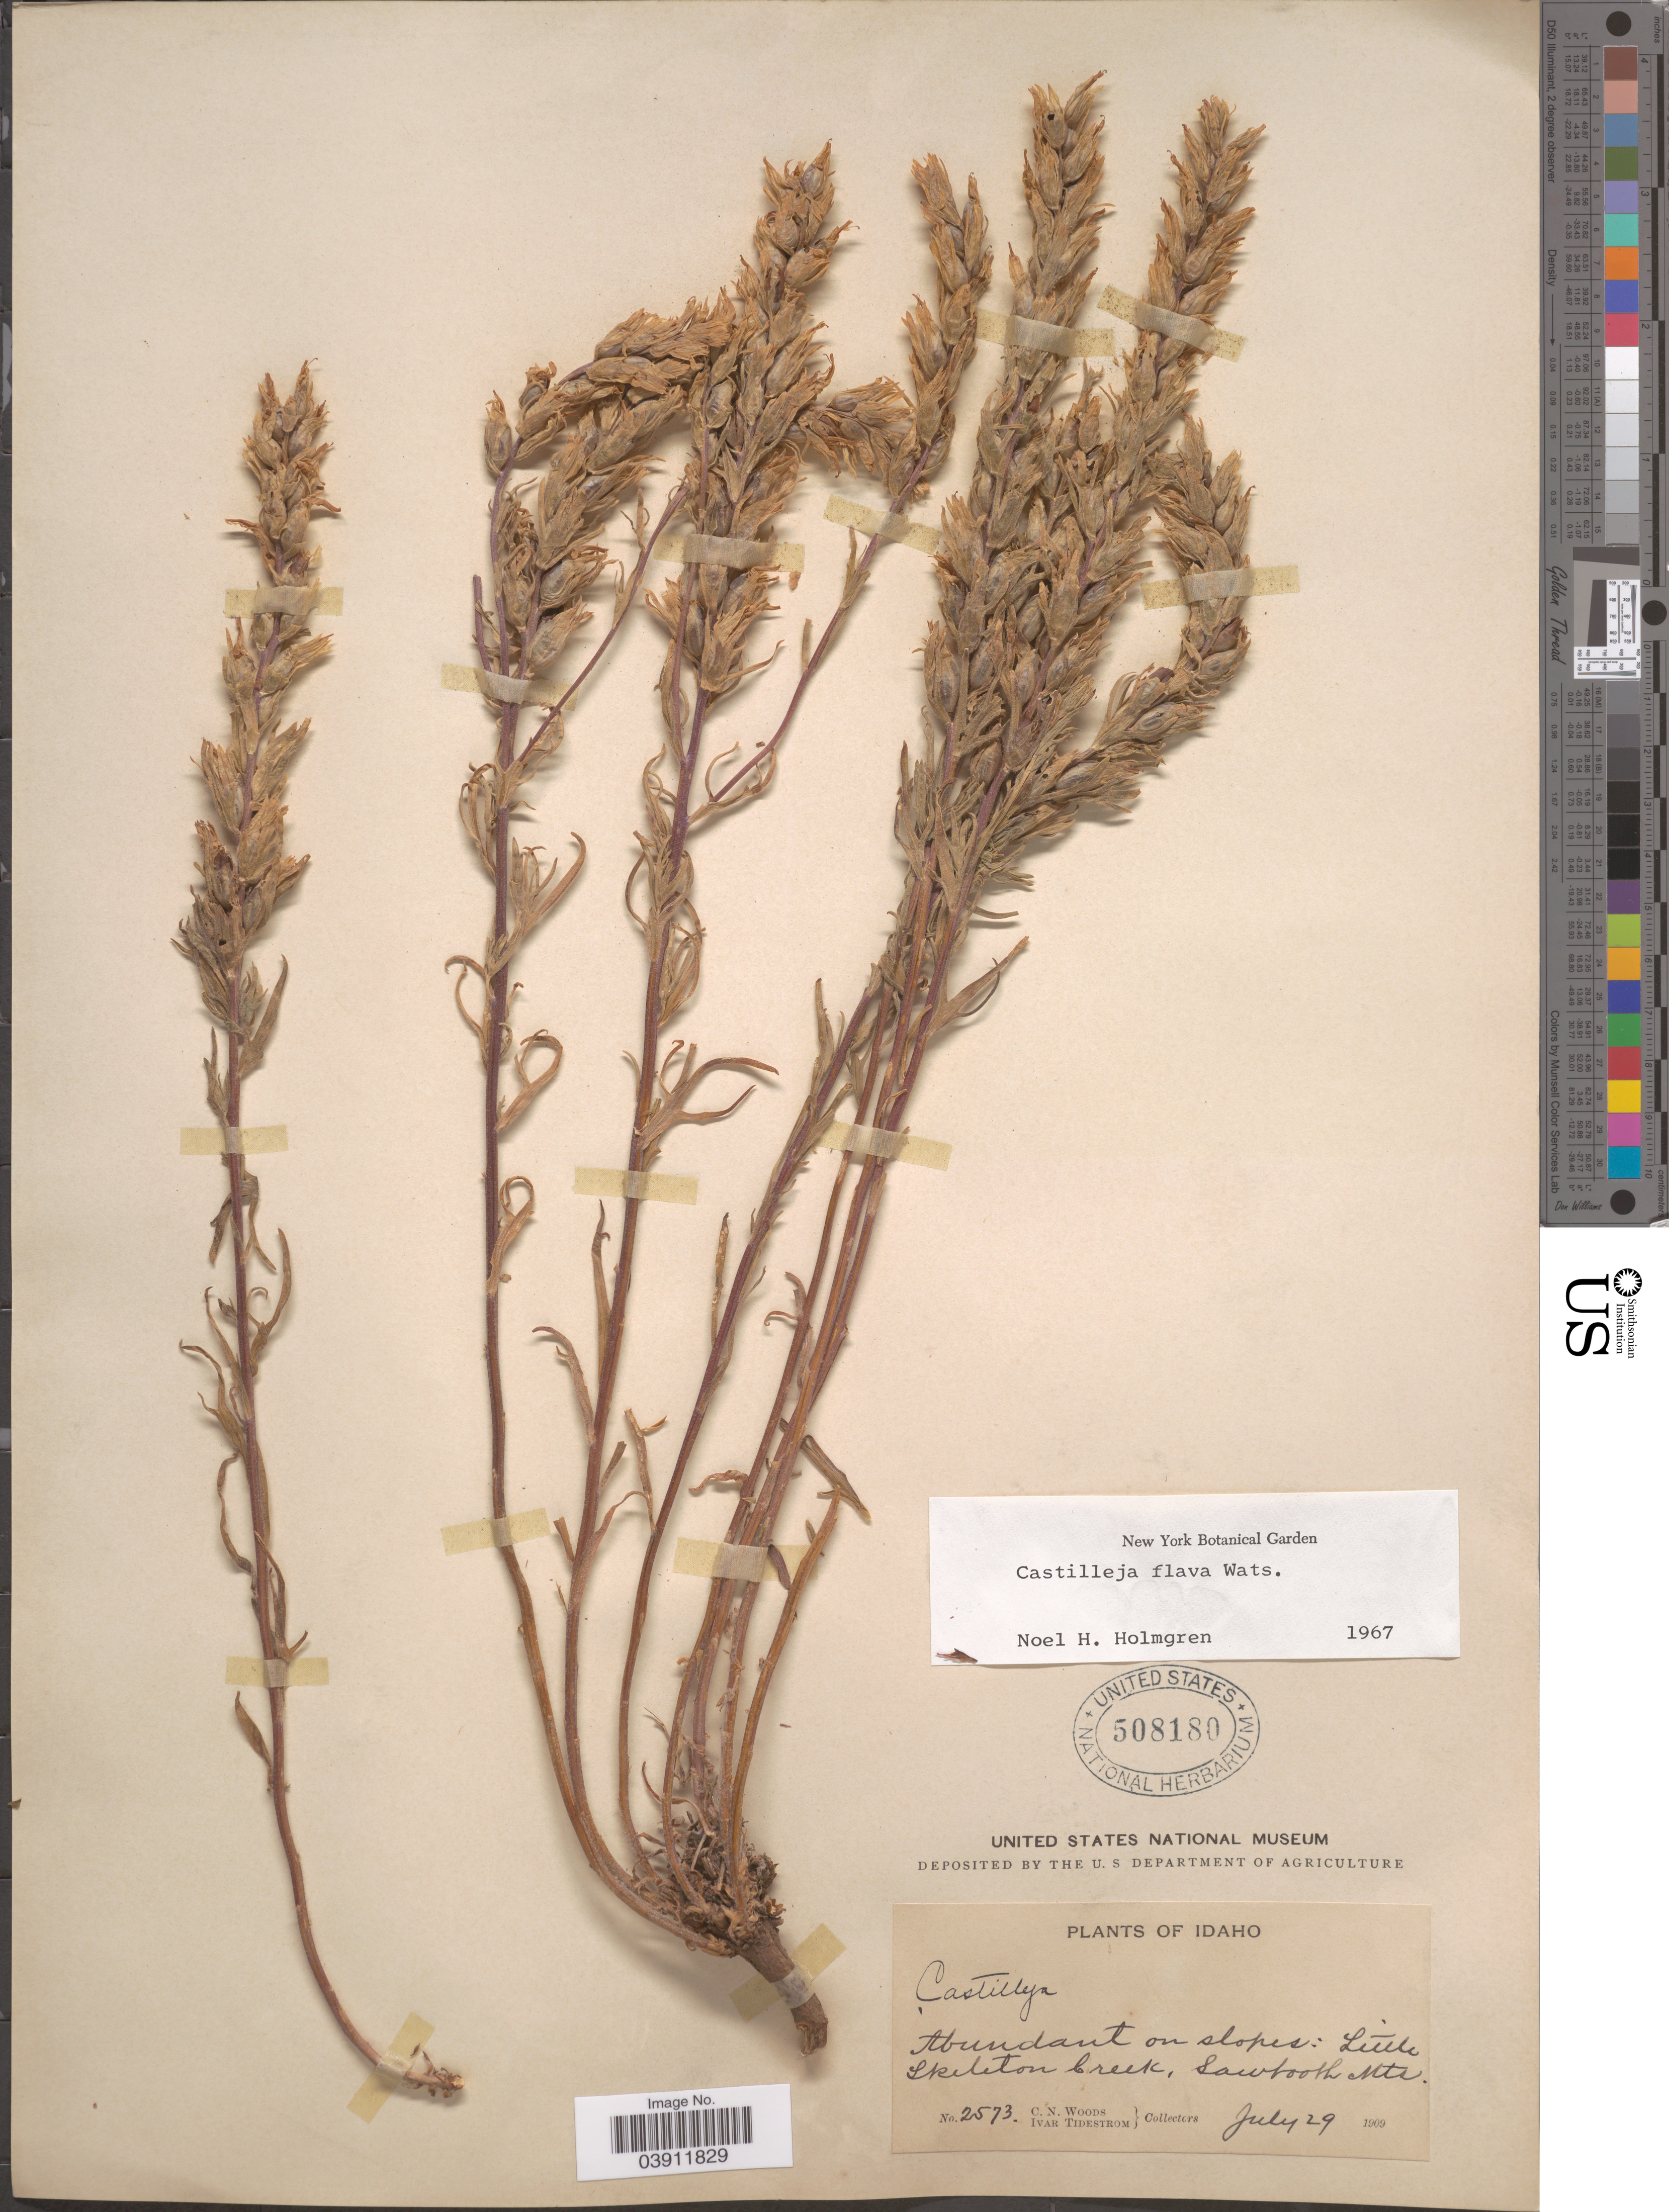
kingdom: Plantae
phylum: Tracheophyta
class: Magnoliopsida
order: Lamiales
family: Orobanchaceae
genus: Castilleja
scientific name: Castilleja flava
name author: S. Watson in C. King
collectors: C. Woods & I. F. Tidestrom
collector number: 2573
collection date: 1909-07-29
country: United States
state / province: Idaho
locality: Little Skeleton Creek, Sawtooth Mts.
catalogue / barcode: US 508180